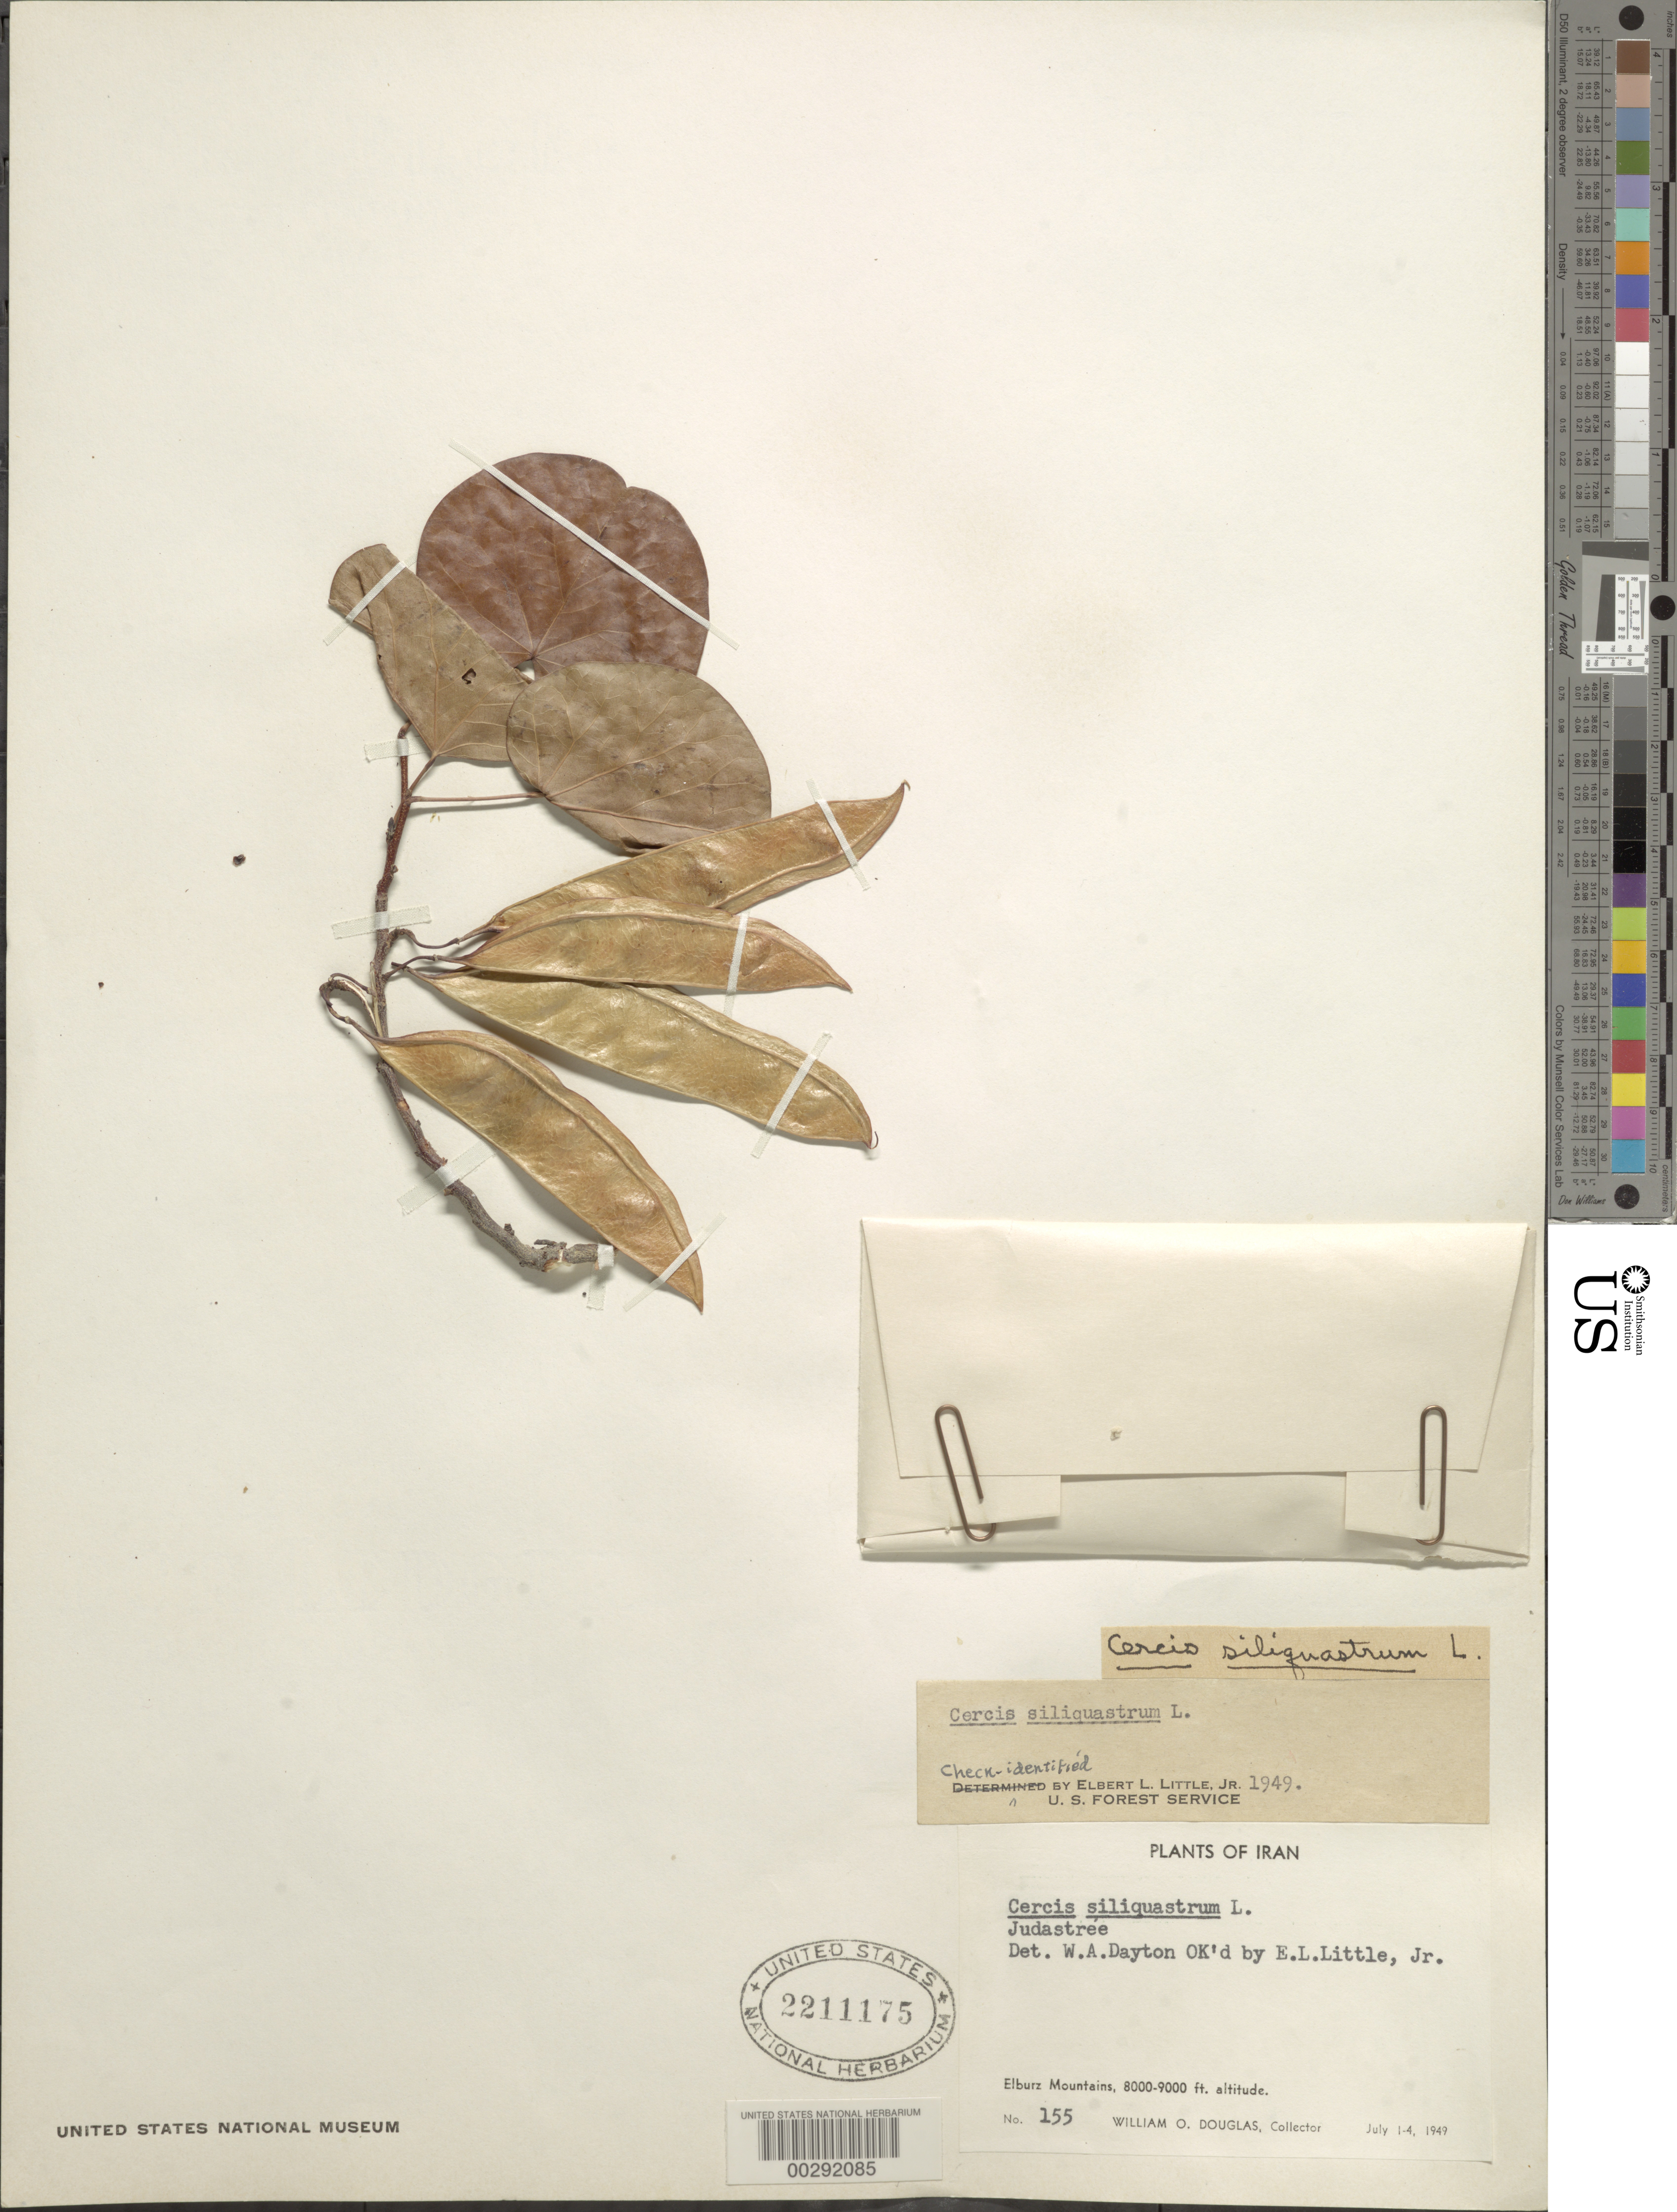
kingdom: Plantae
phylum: Tracheophyta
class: Magnoliopsida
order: Fabales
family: Fabaceae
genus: Cercis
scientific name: Cercis sp.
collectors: W. Douglas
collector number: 155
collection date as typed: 01 Jul 1949 to 04 Jul 1949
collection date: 1949-07-01/1949-07-04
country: Iran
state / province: Kohkiluyeh and Buyer Ahmad (?)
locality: Elburz mountain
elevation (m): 2438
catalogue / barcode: US 2211175